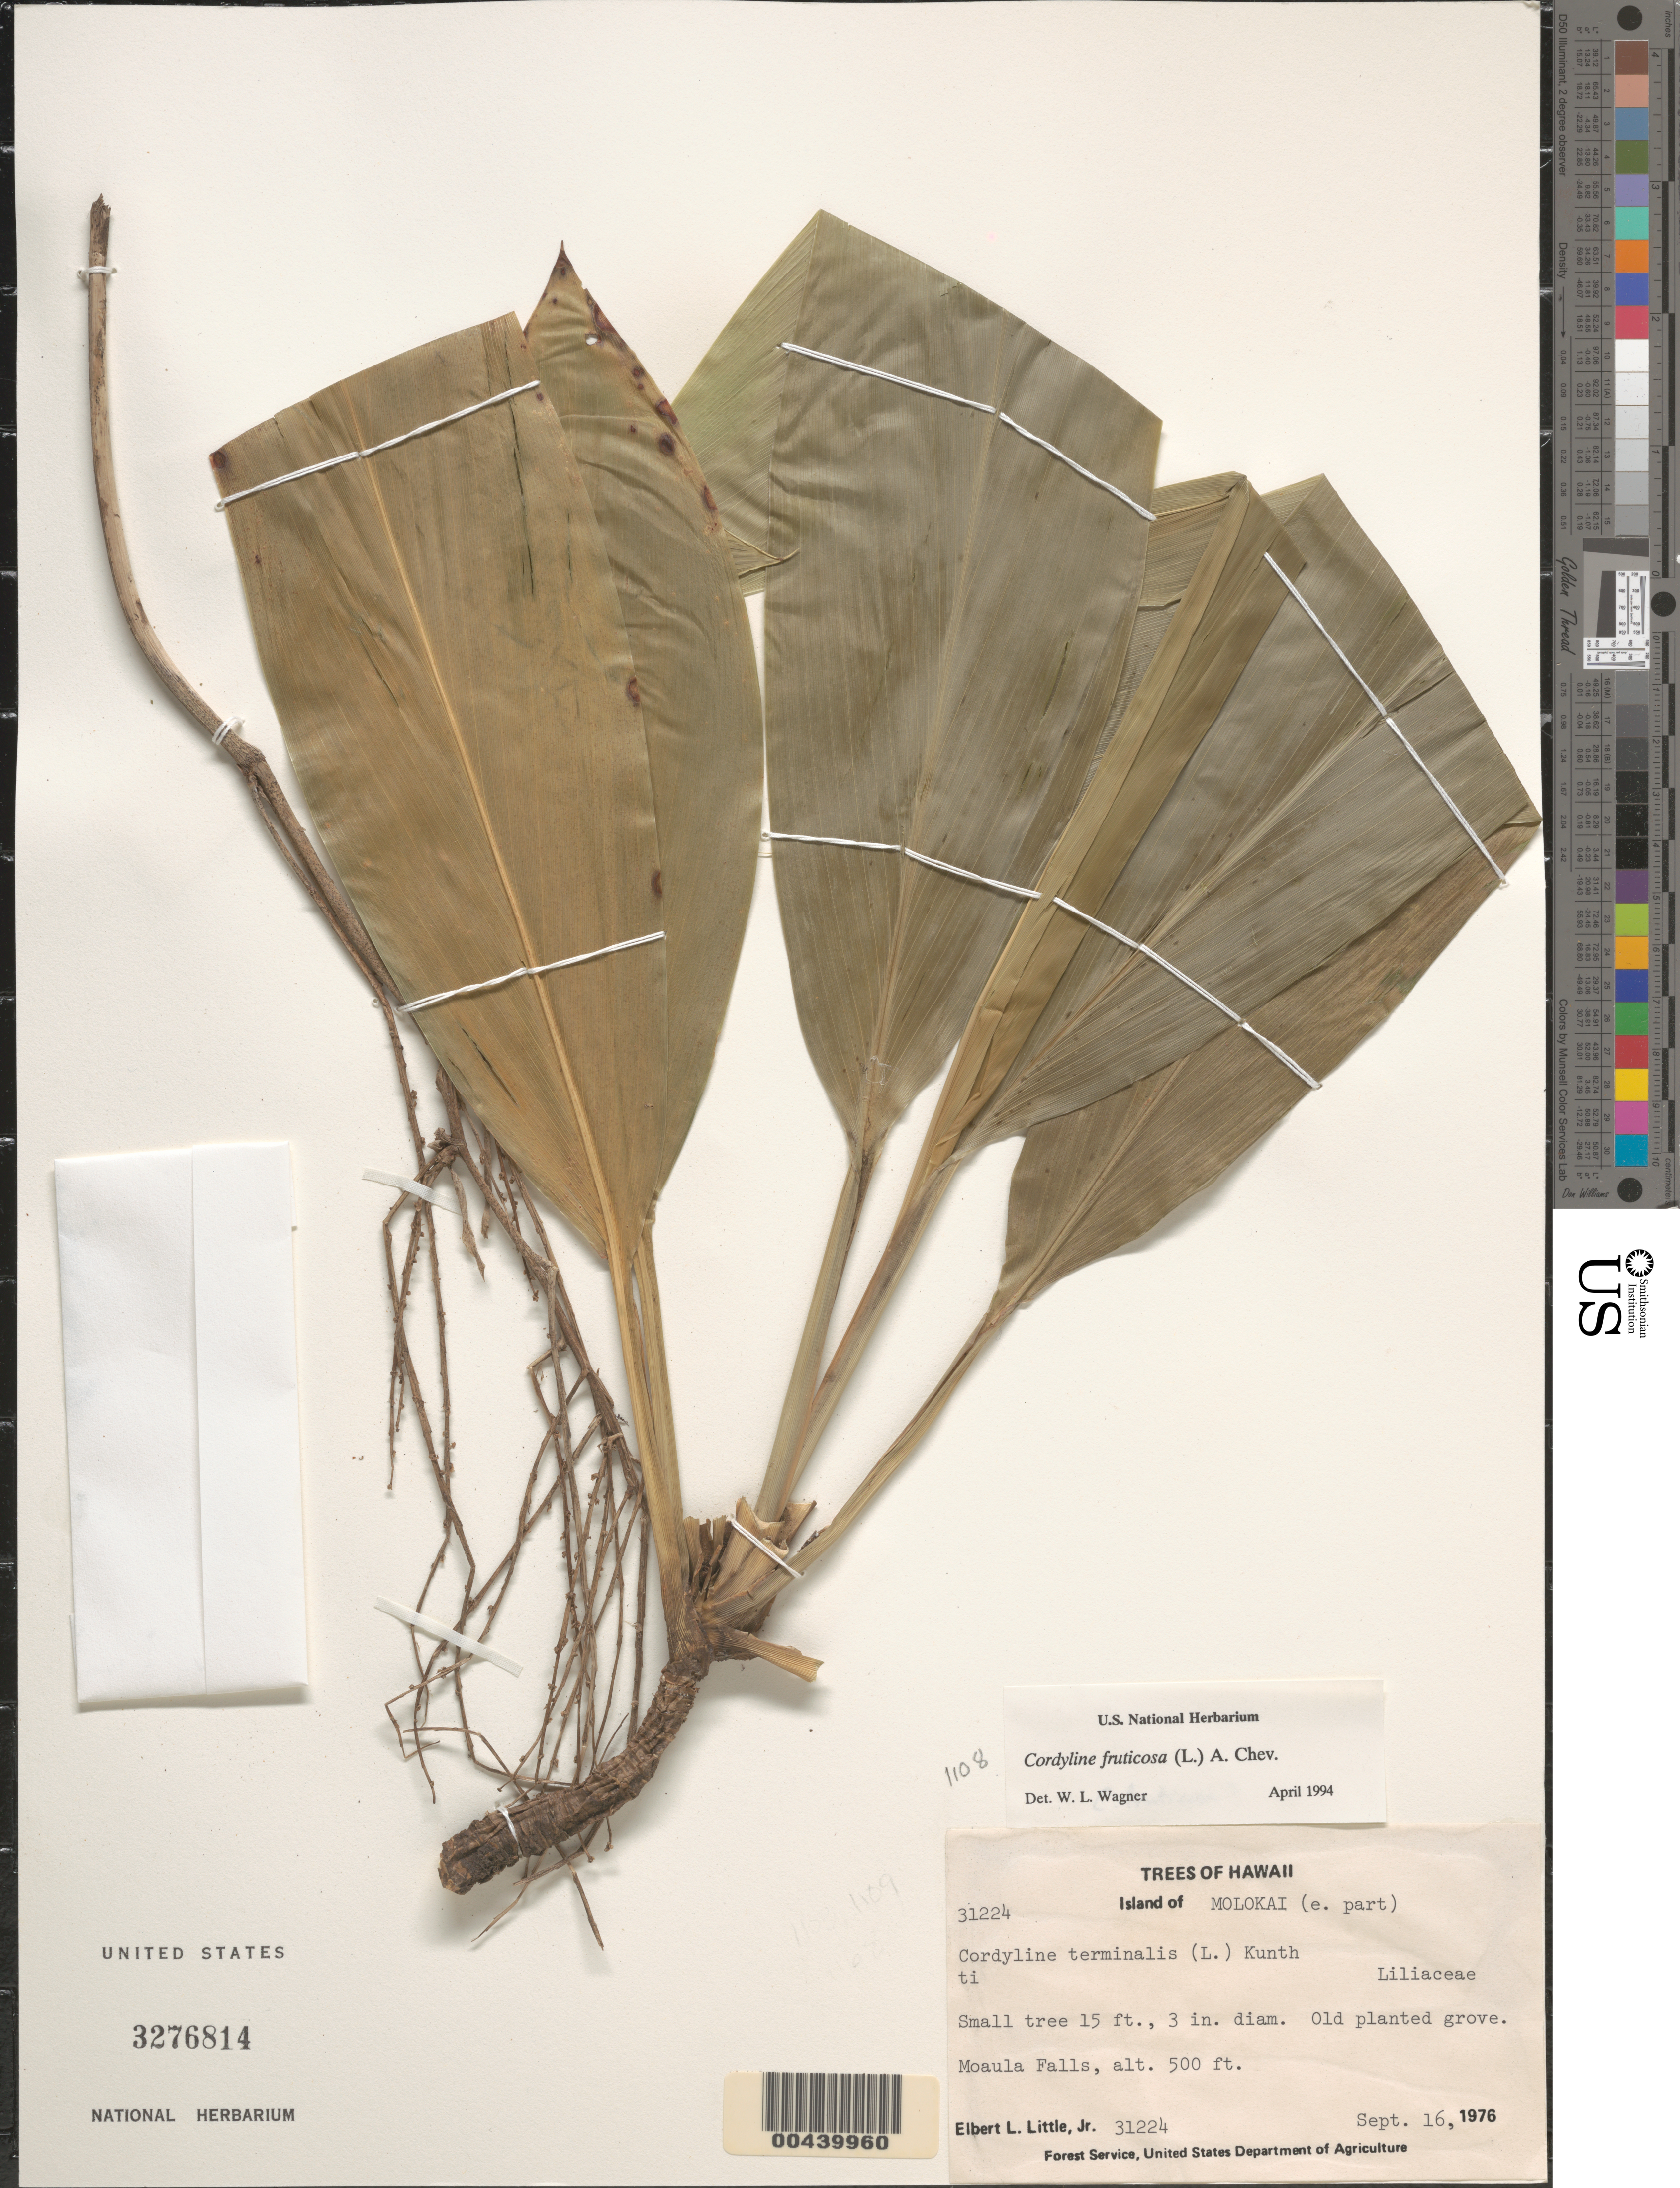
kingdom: Plantae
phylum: Tracheophyta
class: Liliopsida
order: Asparagales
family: Asparagaceae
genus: Cordyline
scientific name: Cordyline fruticosa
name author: (L.) A. Chev.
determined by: Wagner, W. L., (BOT), Smithsonian Institution - National Museum of Natural History (UNITED STATES)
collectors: E. L. Little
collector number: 31224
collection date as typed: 16 Sep 1976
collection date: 1976-09-16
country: United States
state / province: Hawaii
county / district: Maui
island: Moloka'i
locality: Moaula Falls, E Molokai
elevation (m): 152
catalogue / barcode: US 3276814